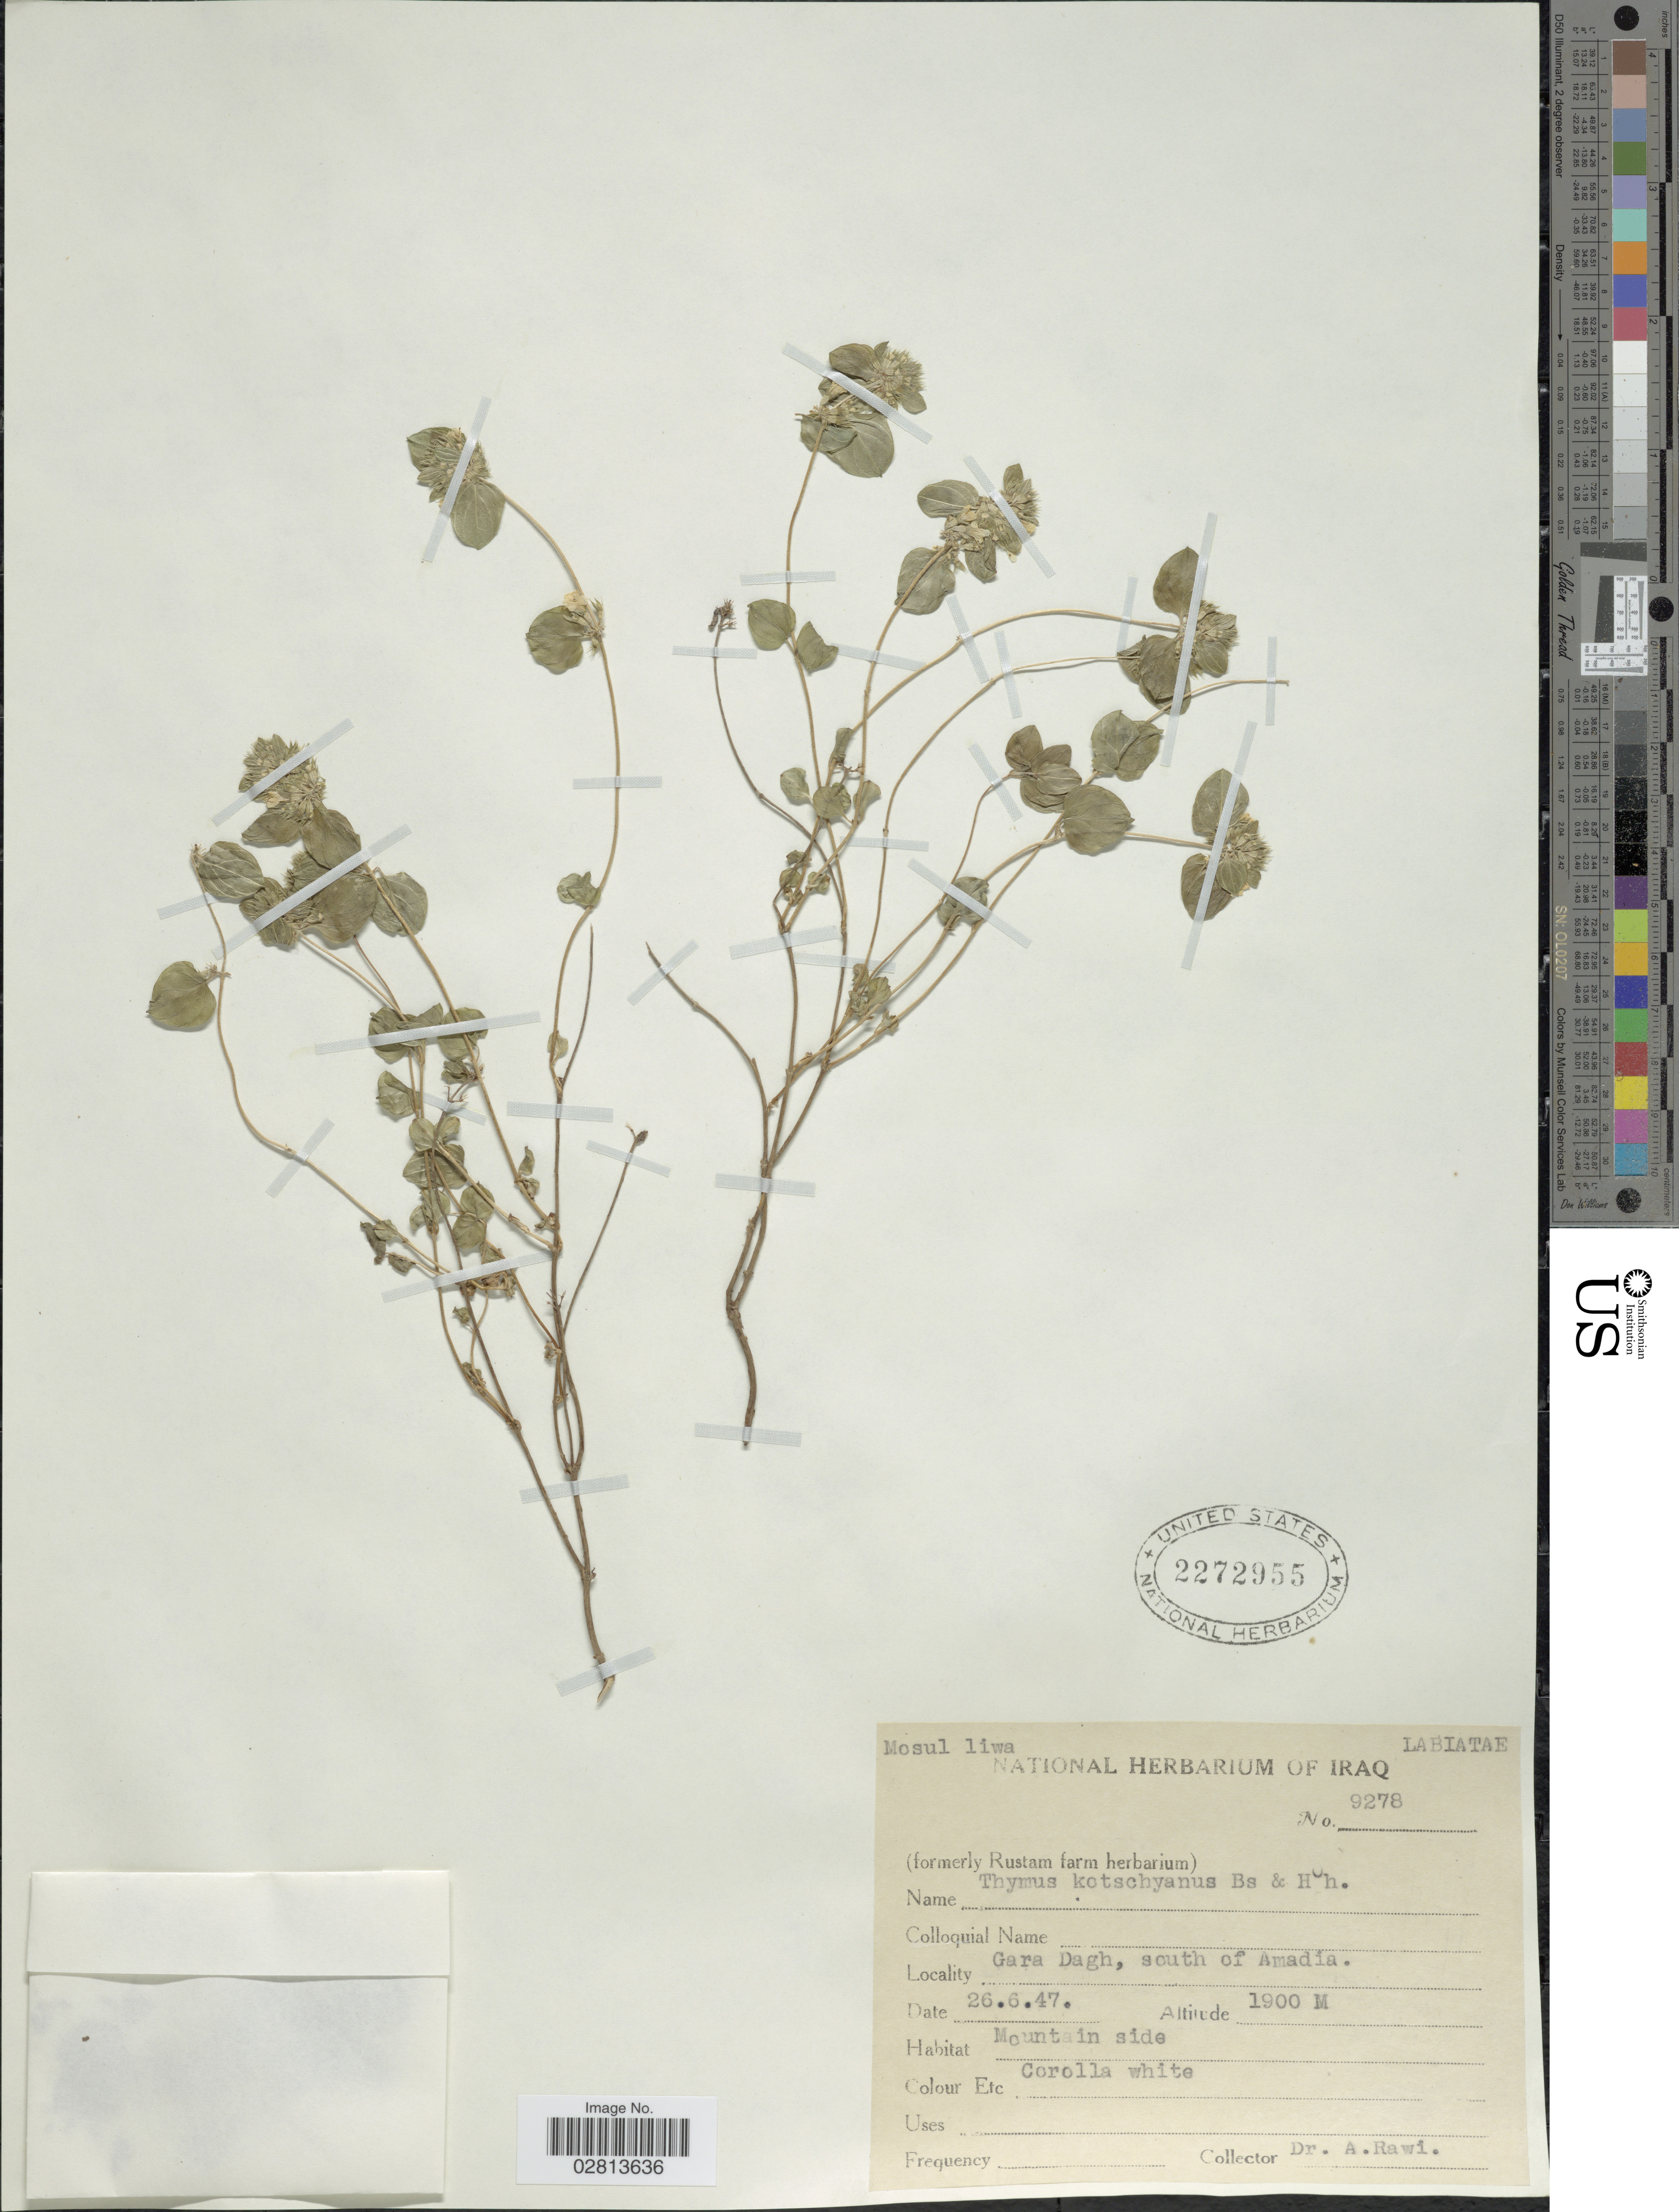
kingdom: Plantae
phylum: Tracheophyta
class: Magnoliopsida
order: Lamiales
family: Lamiaceae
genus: Thymus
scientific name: Thymus kotschyanus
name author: Boiss. & Hohen.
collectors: A. Rawi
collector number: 9278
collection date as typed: Transcribed d/m/y: 26/6/47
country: Iraq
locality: Mosul liwa, Gara Dagh, south of Amadia.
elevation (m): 1900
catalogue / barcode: US 2272955